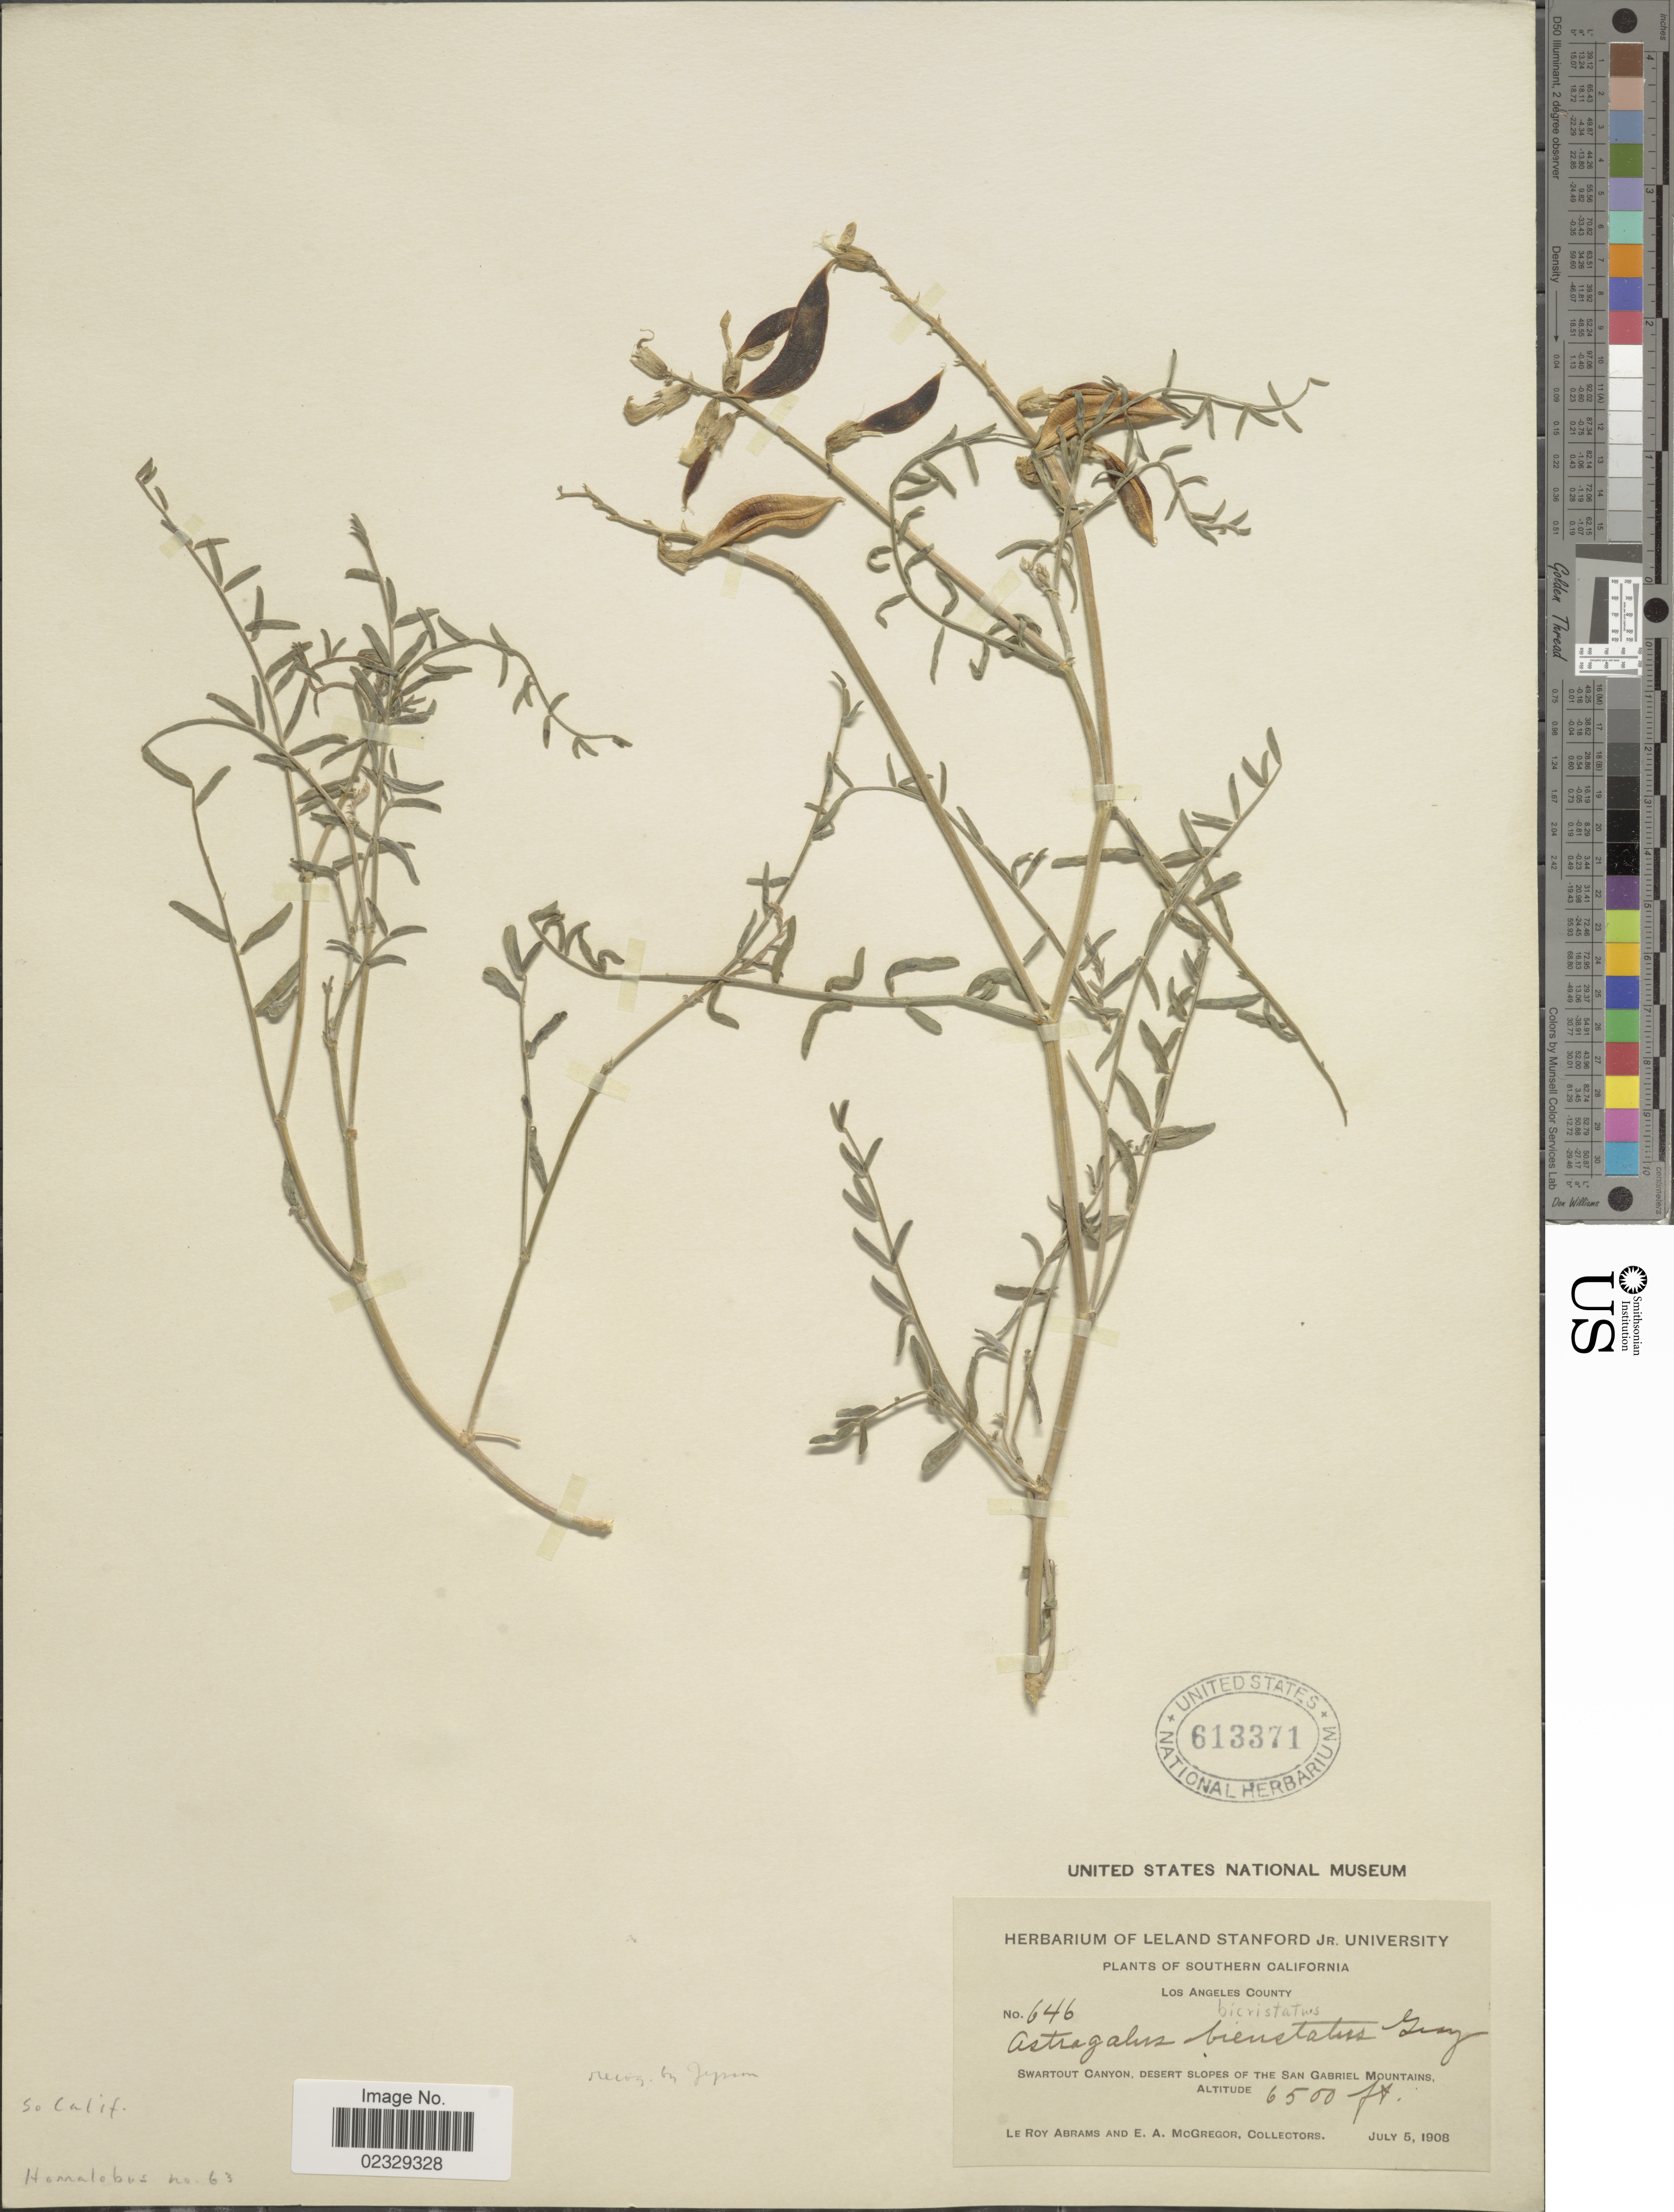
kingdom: Plantae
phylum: Tracheophyta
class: Magnoliopsida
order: Fabales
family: Fabaceae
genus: Astragalus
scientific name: Astragalus bicristatus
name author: A. Gray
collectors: L. Abrams & E. A. McGregor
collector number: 646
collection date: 1908-07-05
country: United States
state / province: California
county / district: Los Angeles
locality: Southern California, Los Angeles County, Swartout Canyon, Desert Slopes of the San Gabriel Mountains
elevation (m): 1981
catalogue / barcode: US 613371